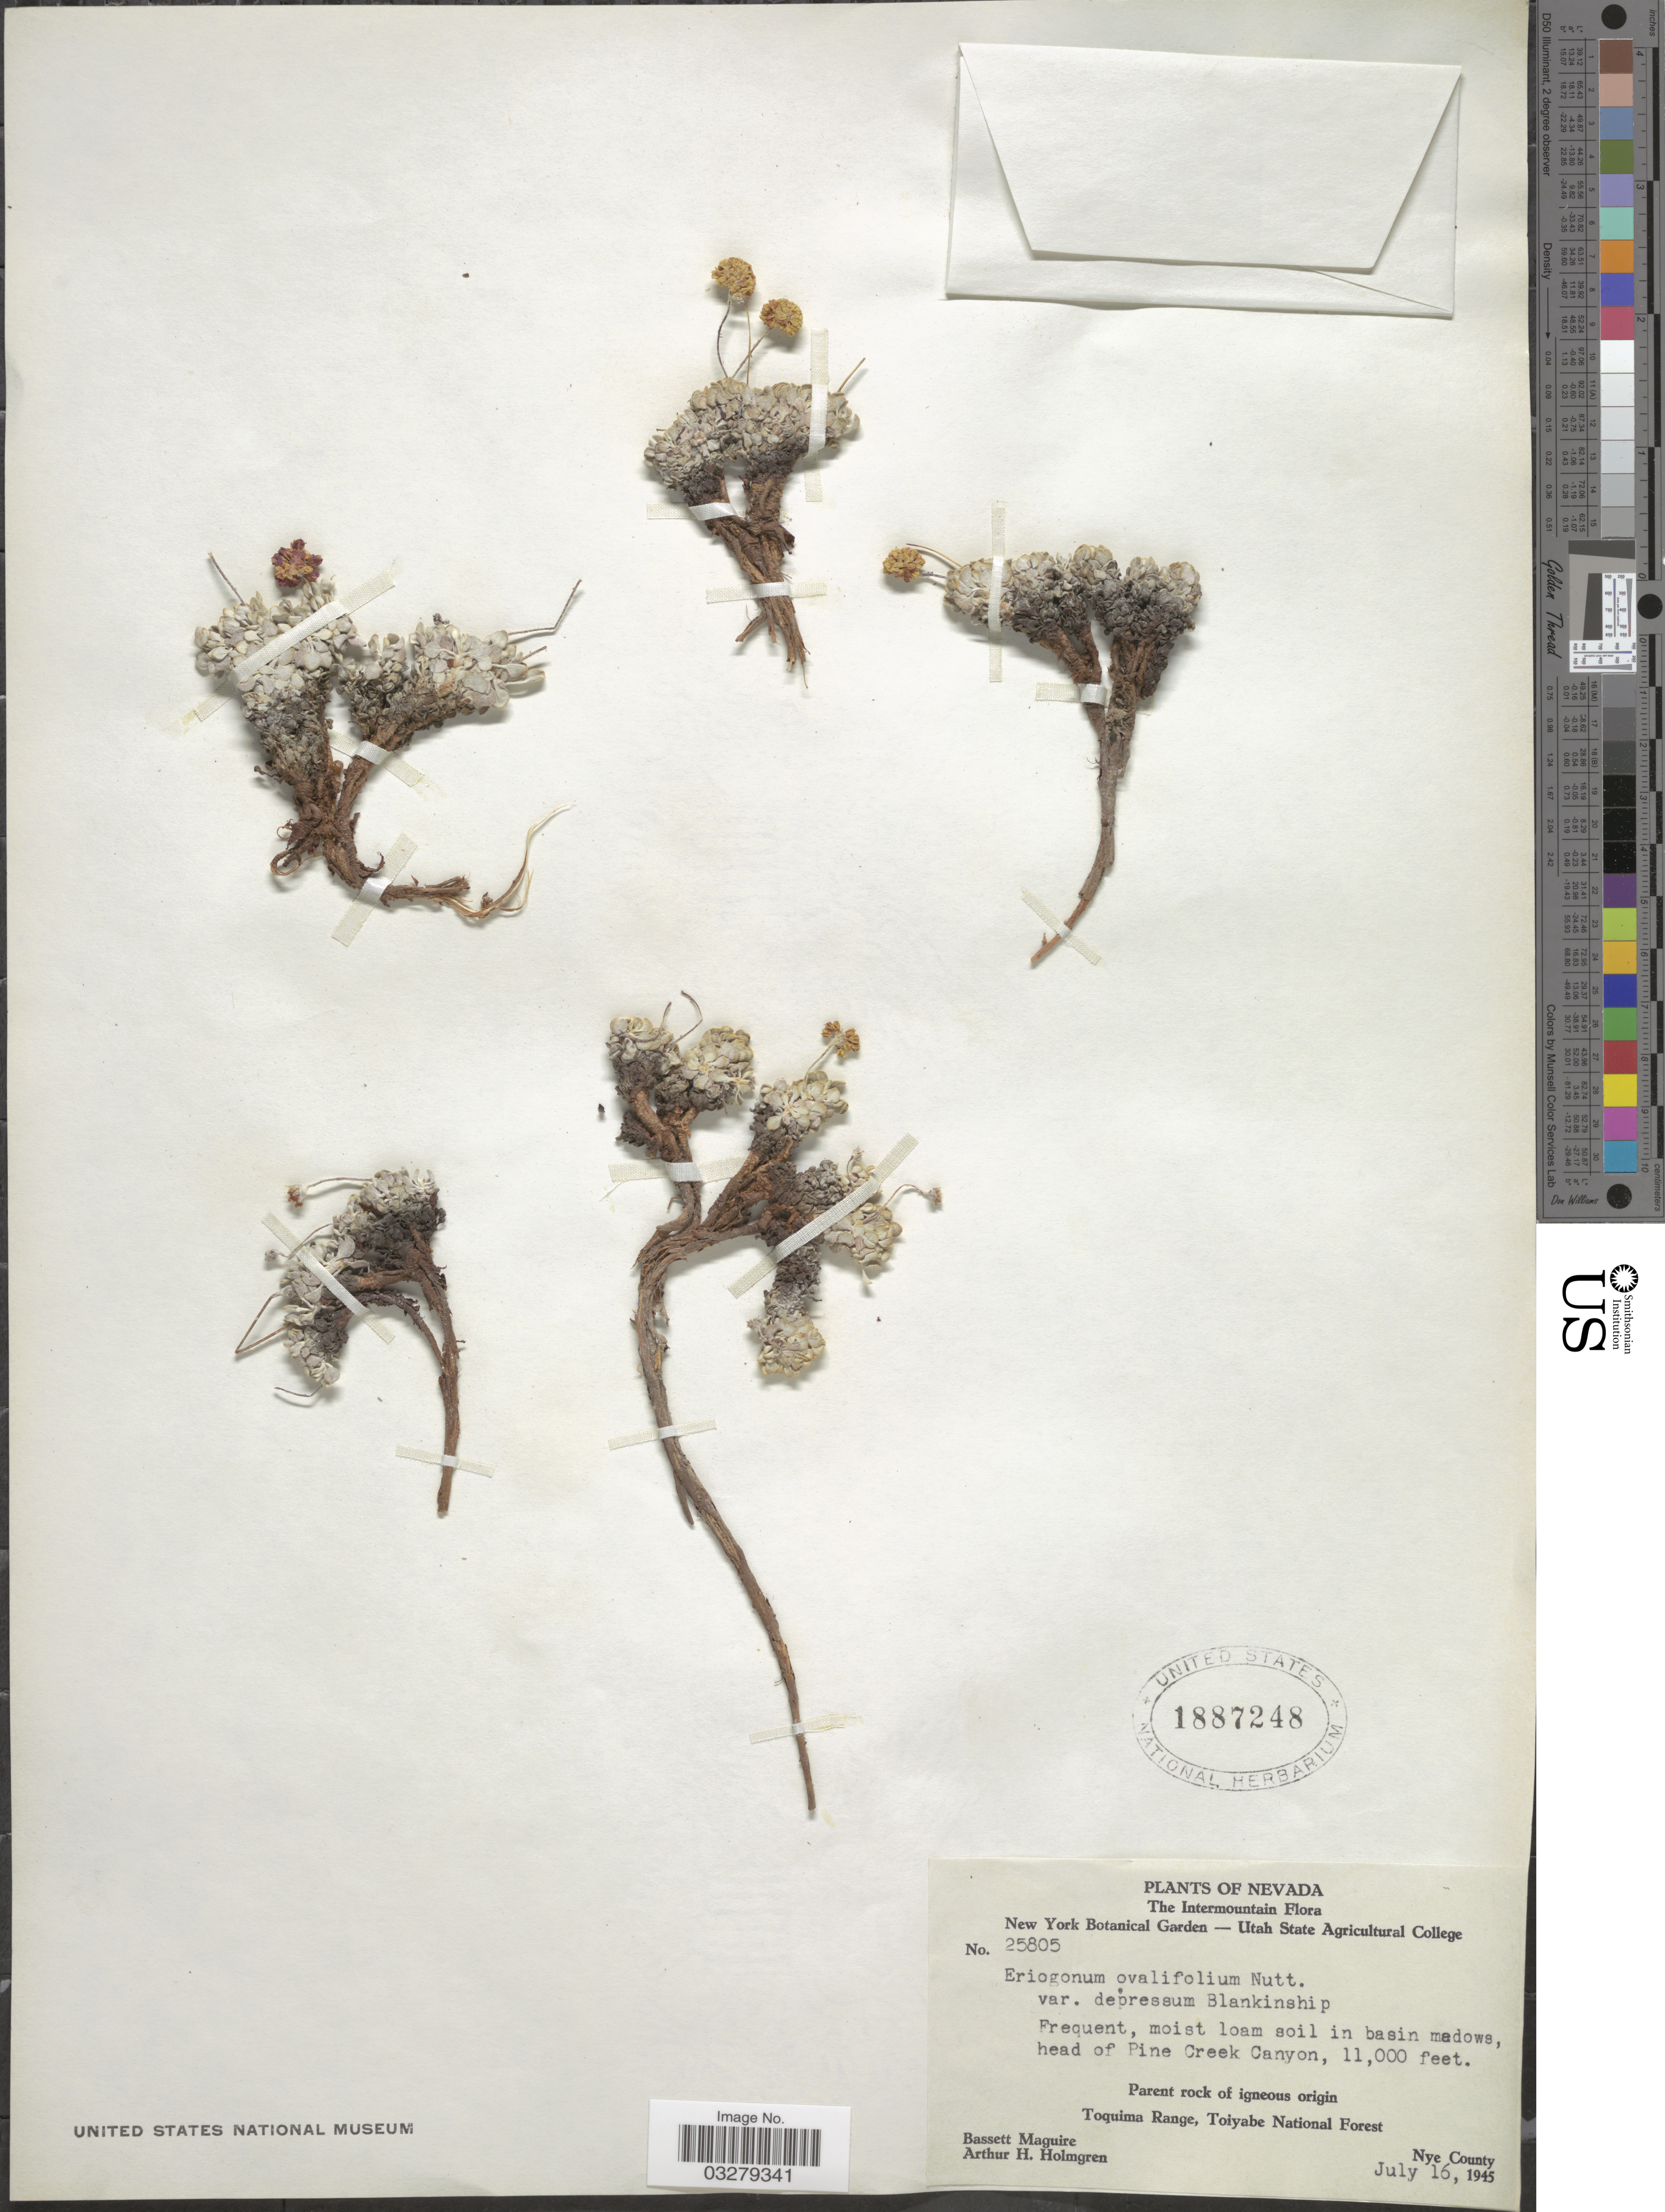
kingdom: Plantae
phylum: Tracheophyta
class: Magnoliopsida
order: Caryophyllales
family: Polygonaceae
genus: Eriogonum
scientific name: Eriogonum ovalifolium var. depressum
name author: Blank.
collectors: B. Maguire & A. H. Holmgren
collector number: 25805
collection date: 1945-07-16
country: United States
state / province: Nevada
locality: The Intermountain, head of Pine Creek Canyon, Toquima Range, Toiyabe National Forest, Nye County.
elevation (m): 3353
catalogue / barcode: US 1887248